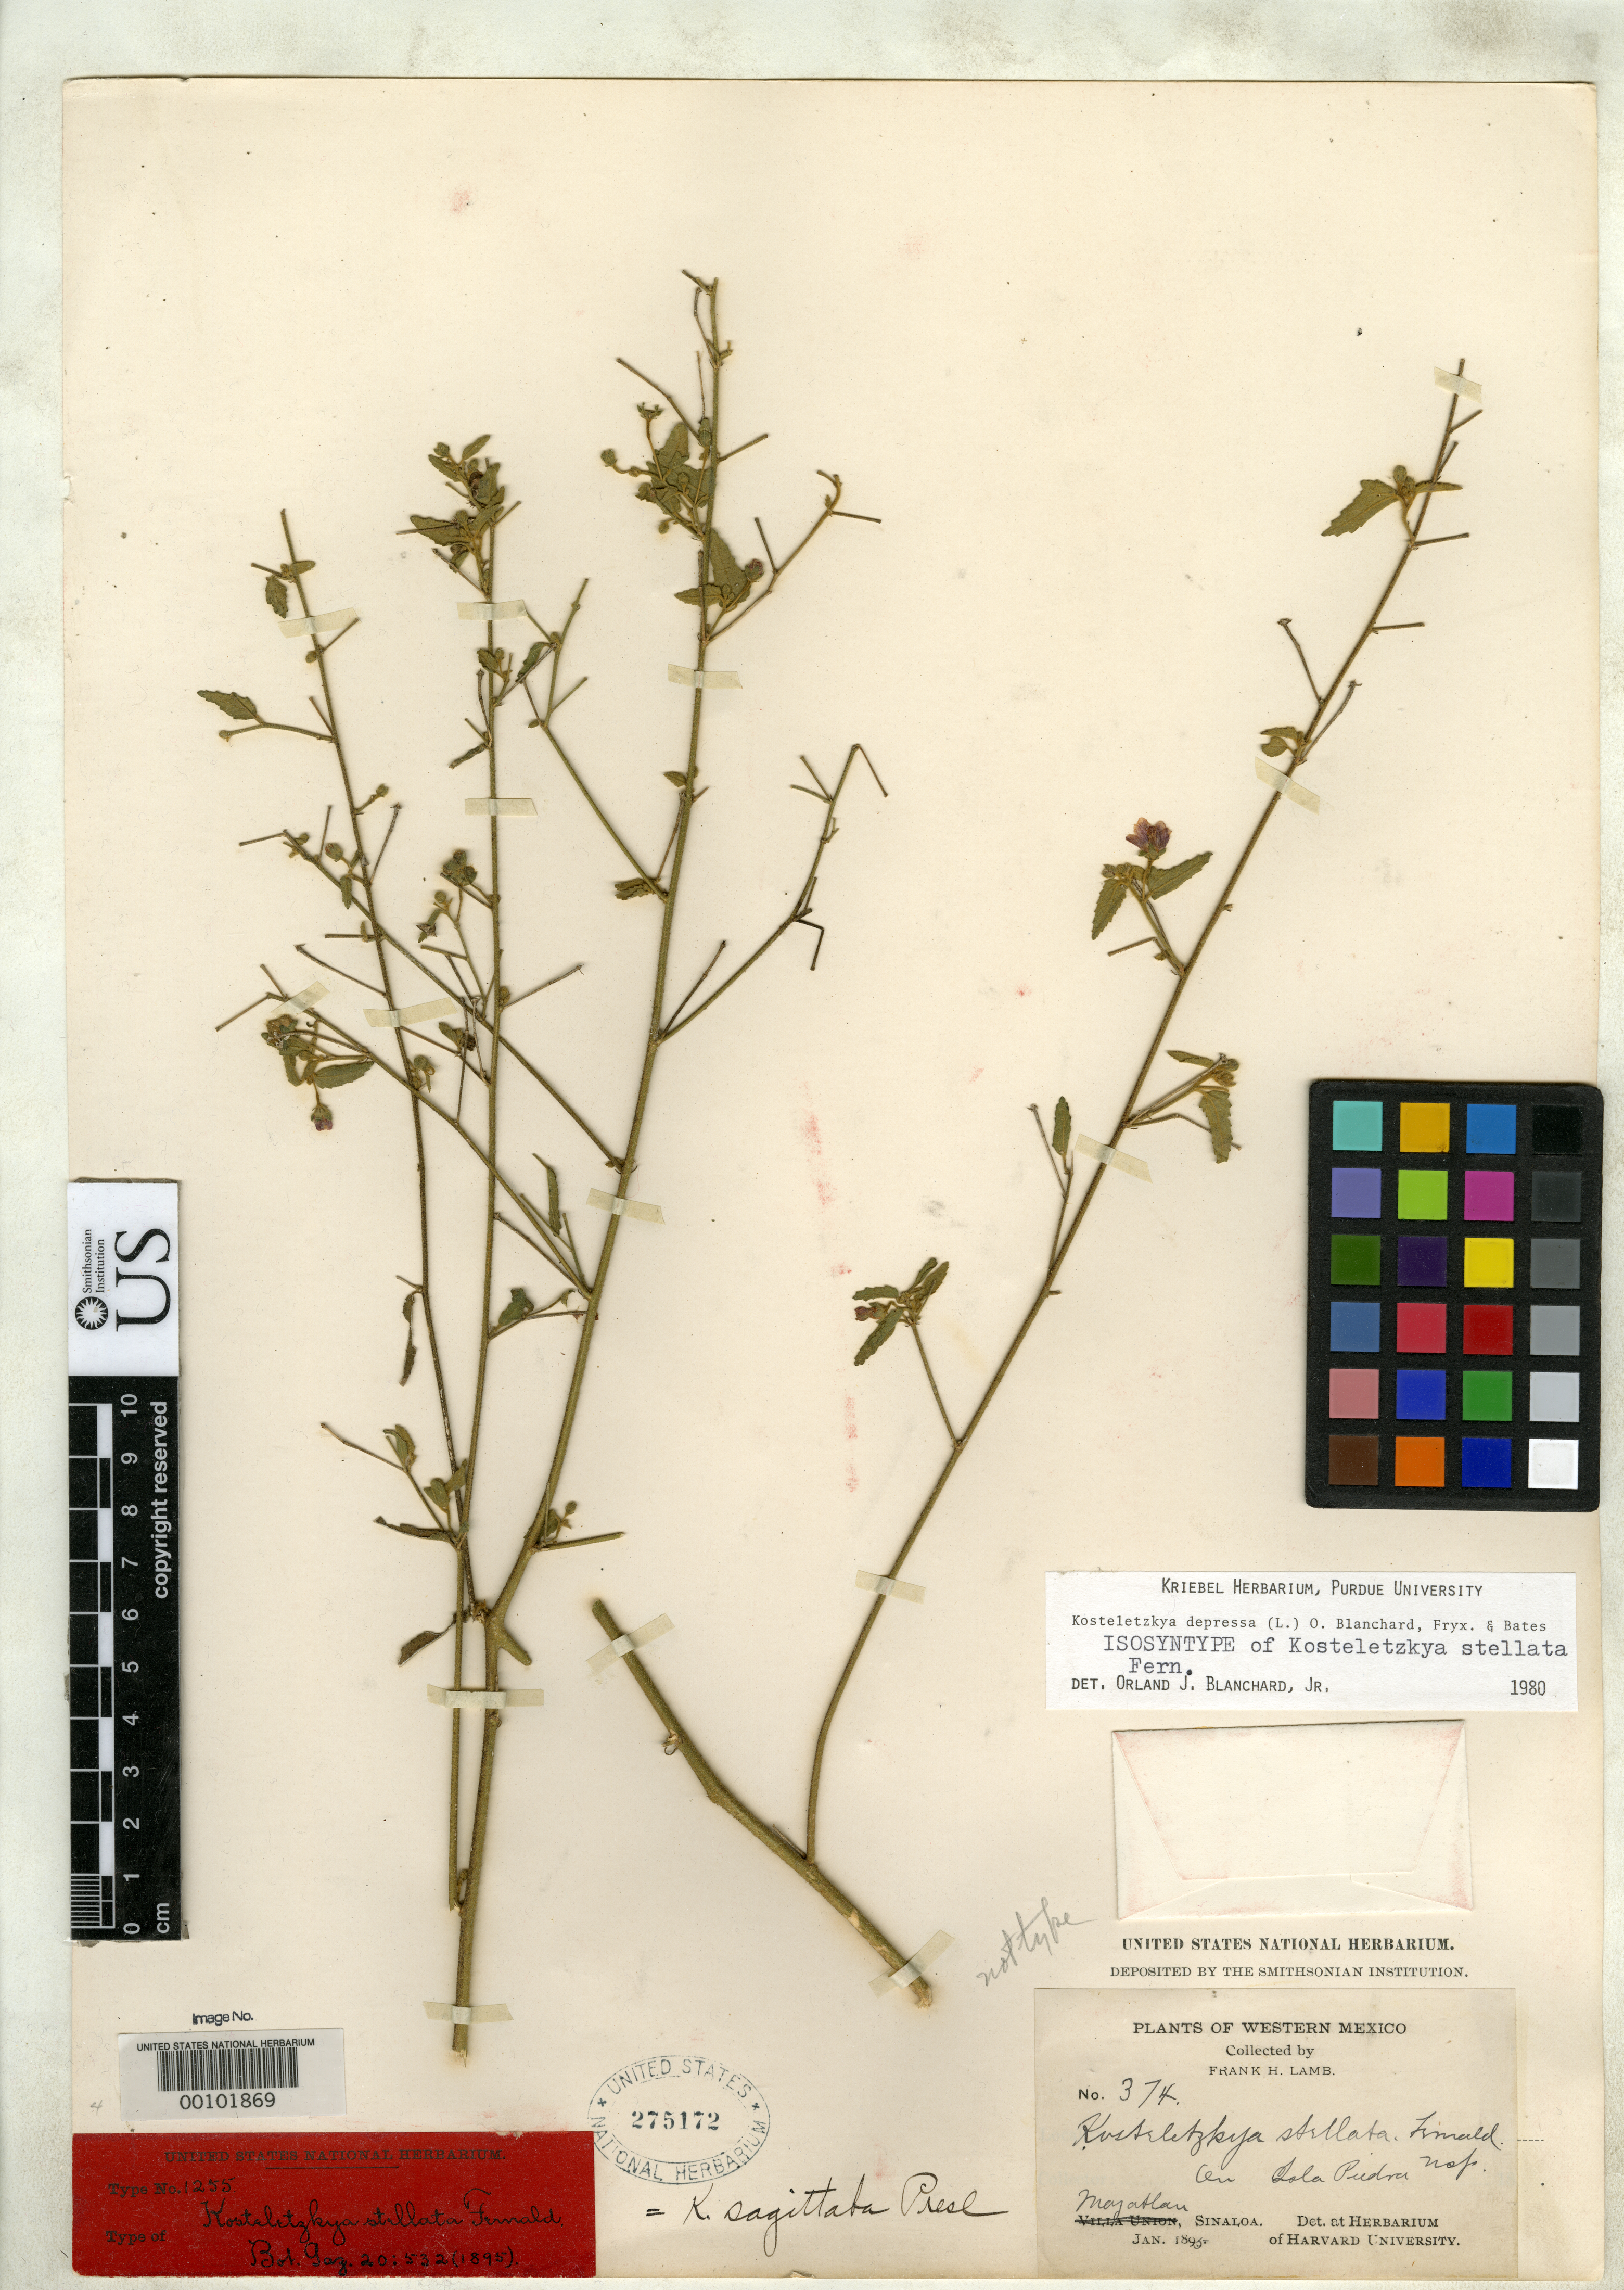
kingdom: Plantae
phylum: Tracheophyta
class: Magnoliopsida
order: Malvales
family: Malvaceae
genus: Kosteletzkya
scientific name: Kosteletzkya stellata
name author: Fernald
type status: Isosyntype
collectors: F. H. Lamb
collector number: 374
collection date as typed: Jan 1895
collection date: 1895-01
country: Mexico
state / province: Sinaloa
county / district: Mazatlán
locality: On Isla Piedra.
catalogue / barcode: US 275172